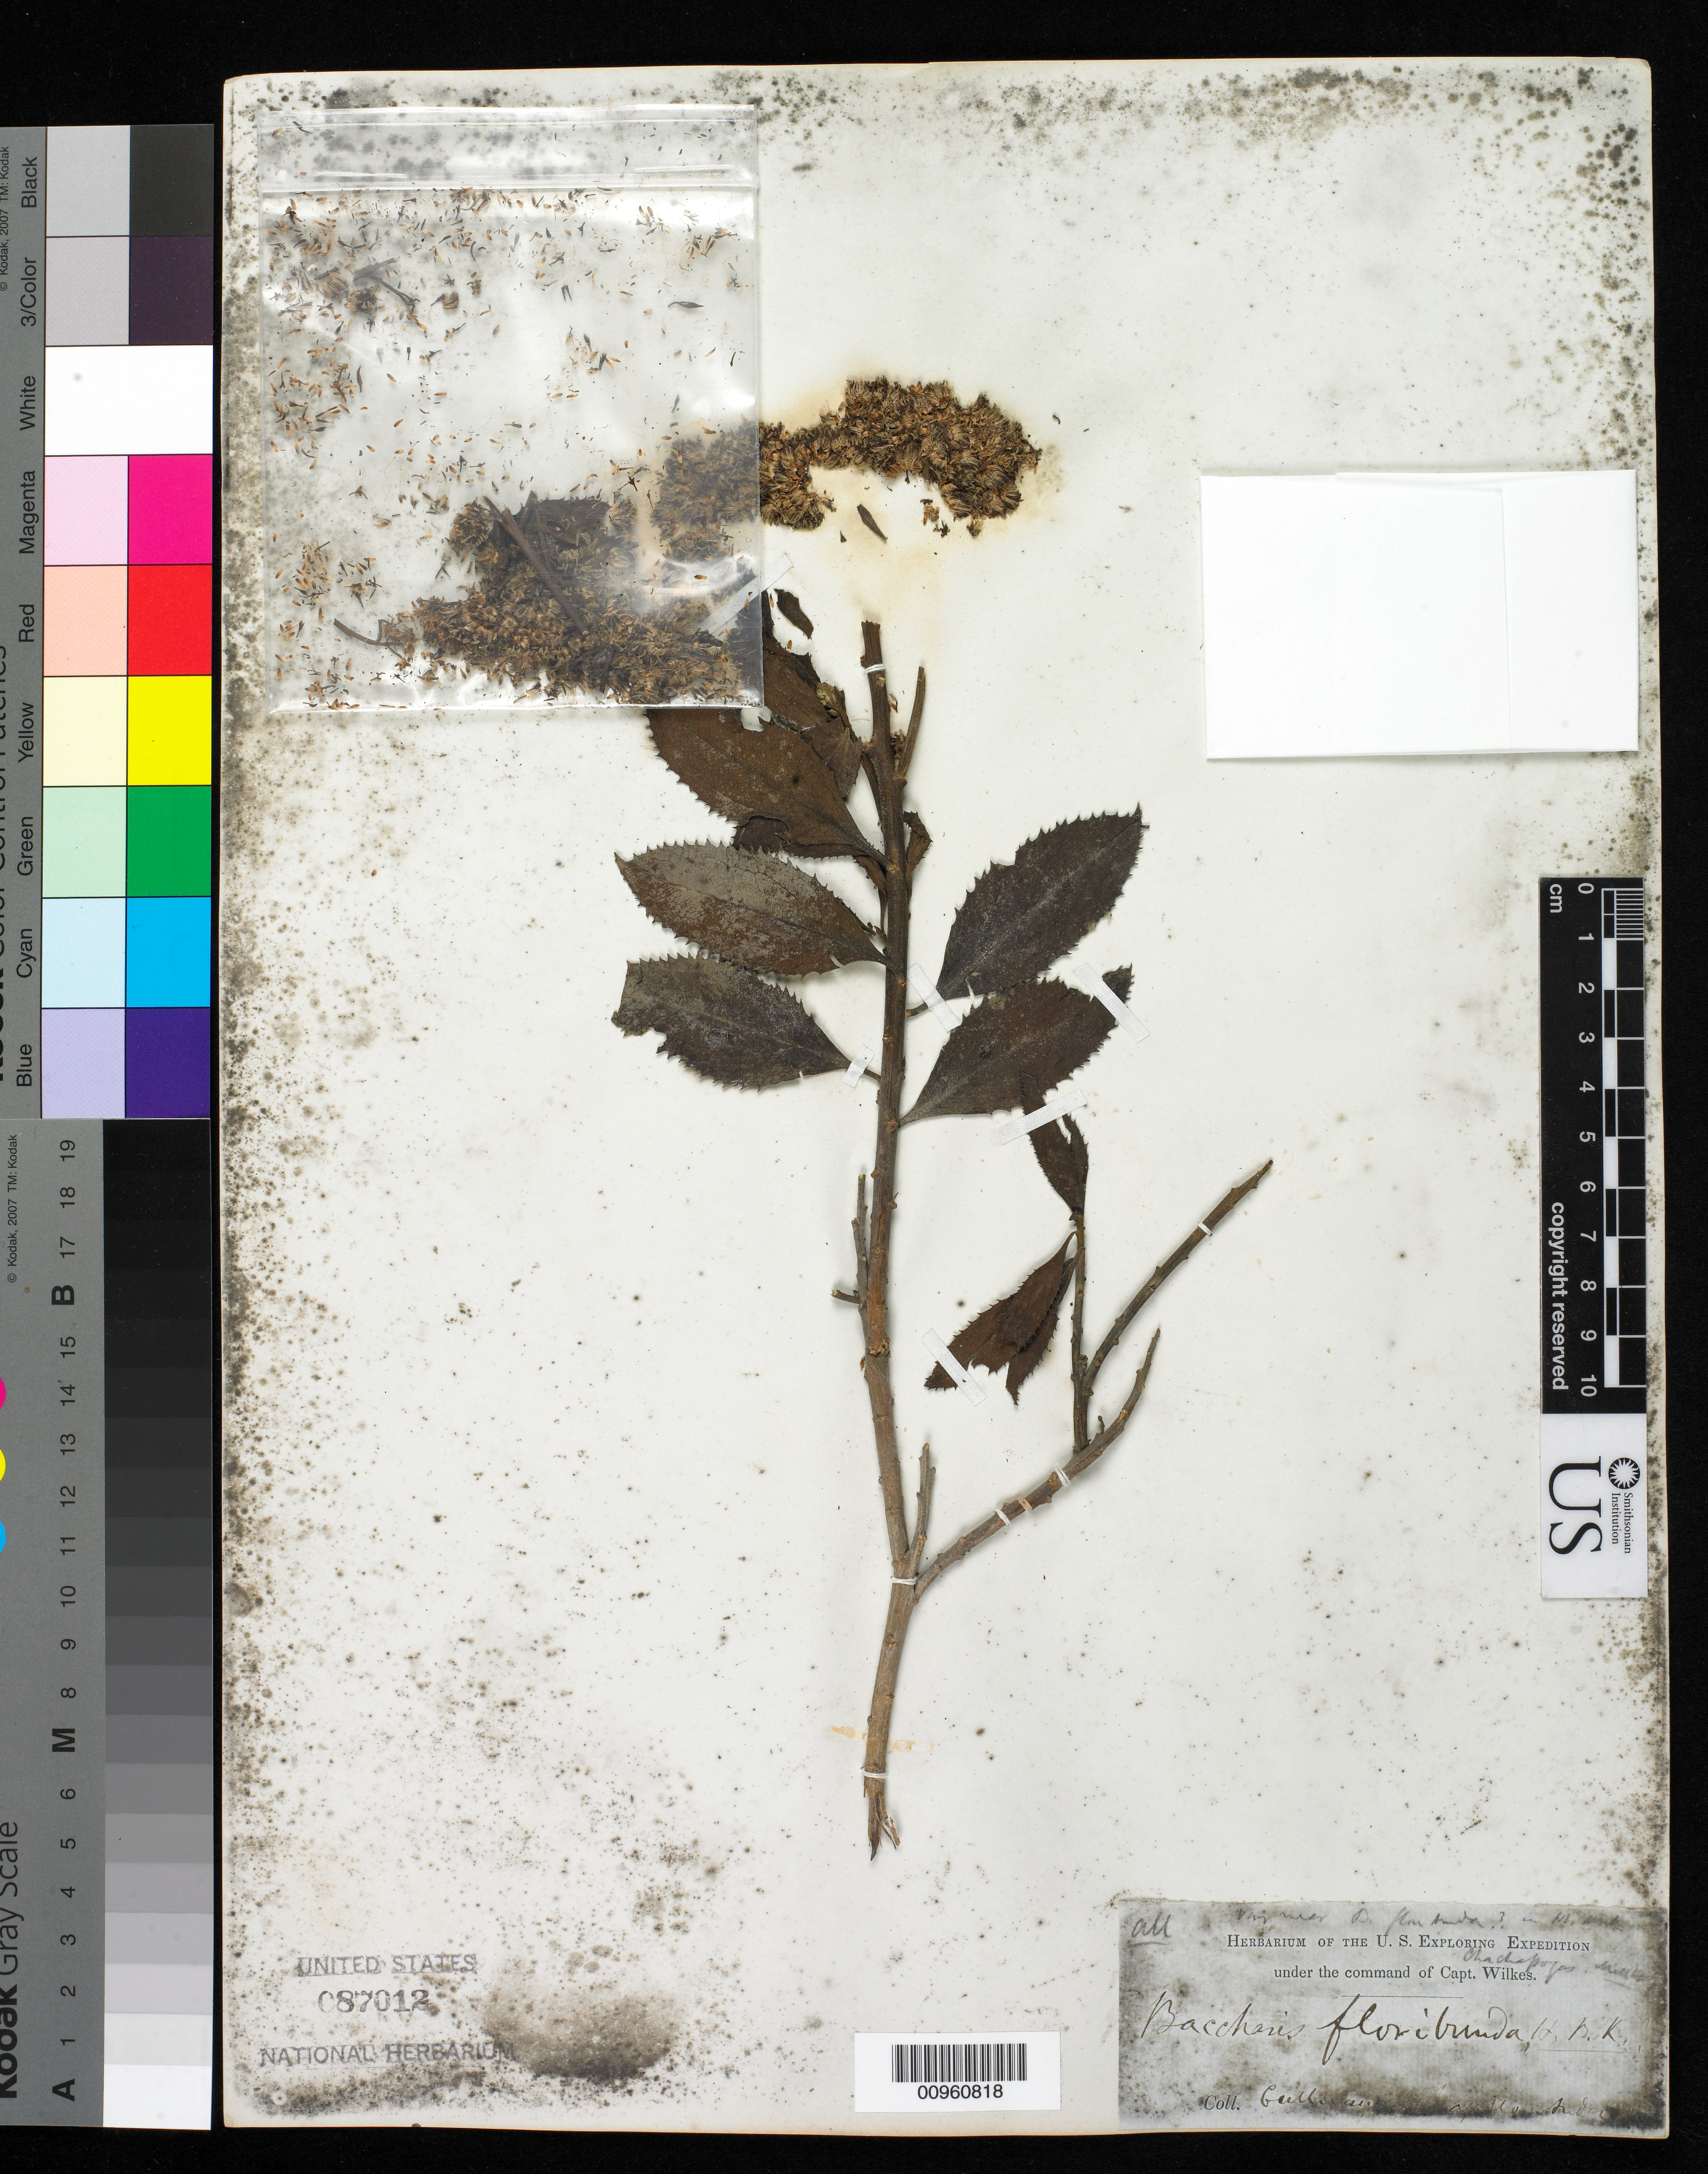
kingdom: Plantae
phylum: Tracheophyta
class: Magnoliopsida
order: Asterales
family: Asteraceae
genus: Baccharis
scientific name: Baccharis floribunda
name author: Kunth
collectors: Wilkes Explor. Exped.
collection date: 1838/1842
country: Peru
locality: Culluau Obrajillo Andes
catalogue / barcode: US 87012